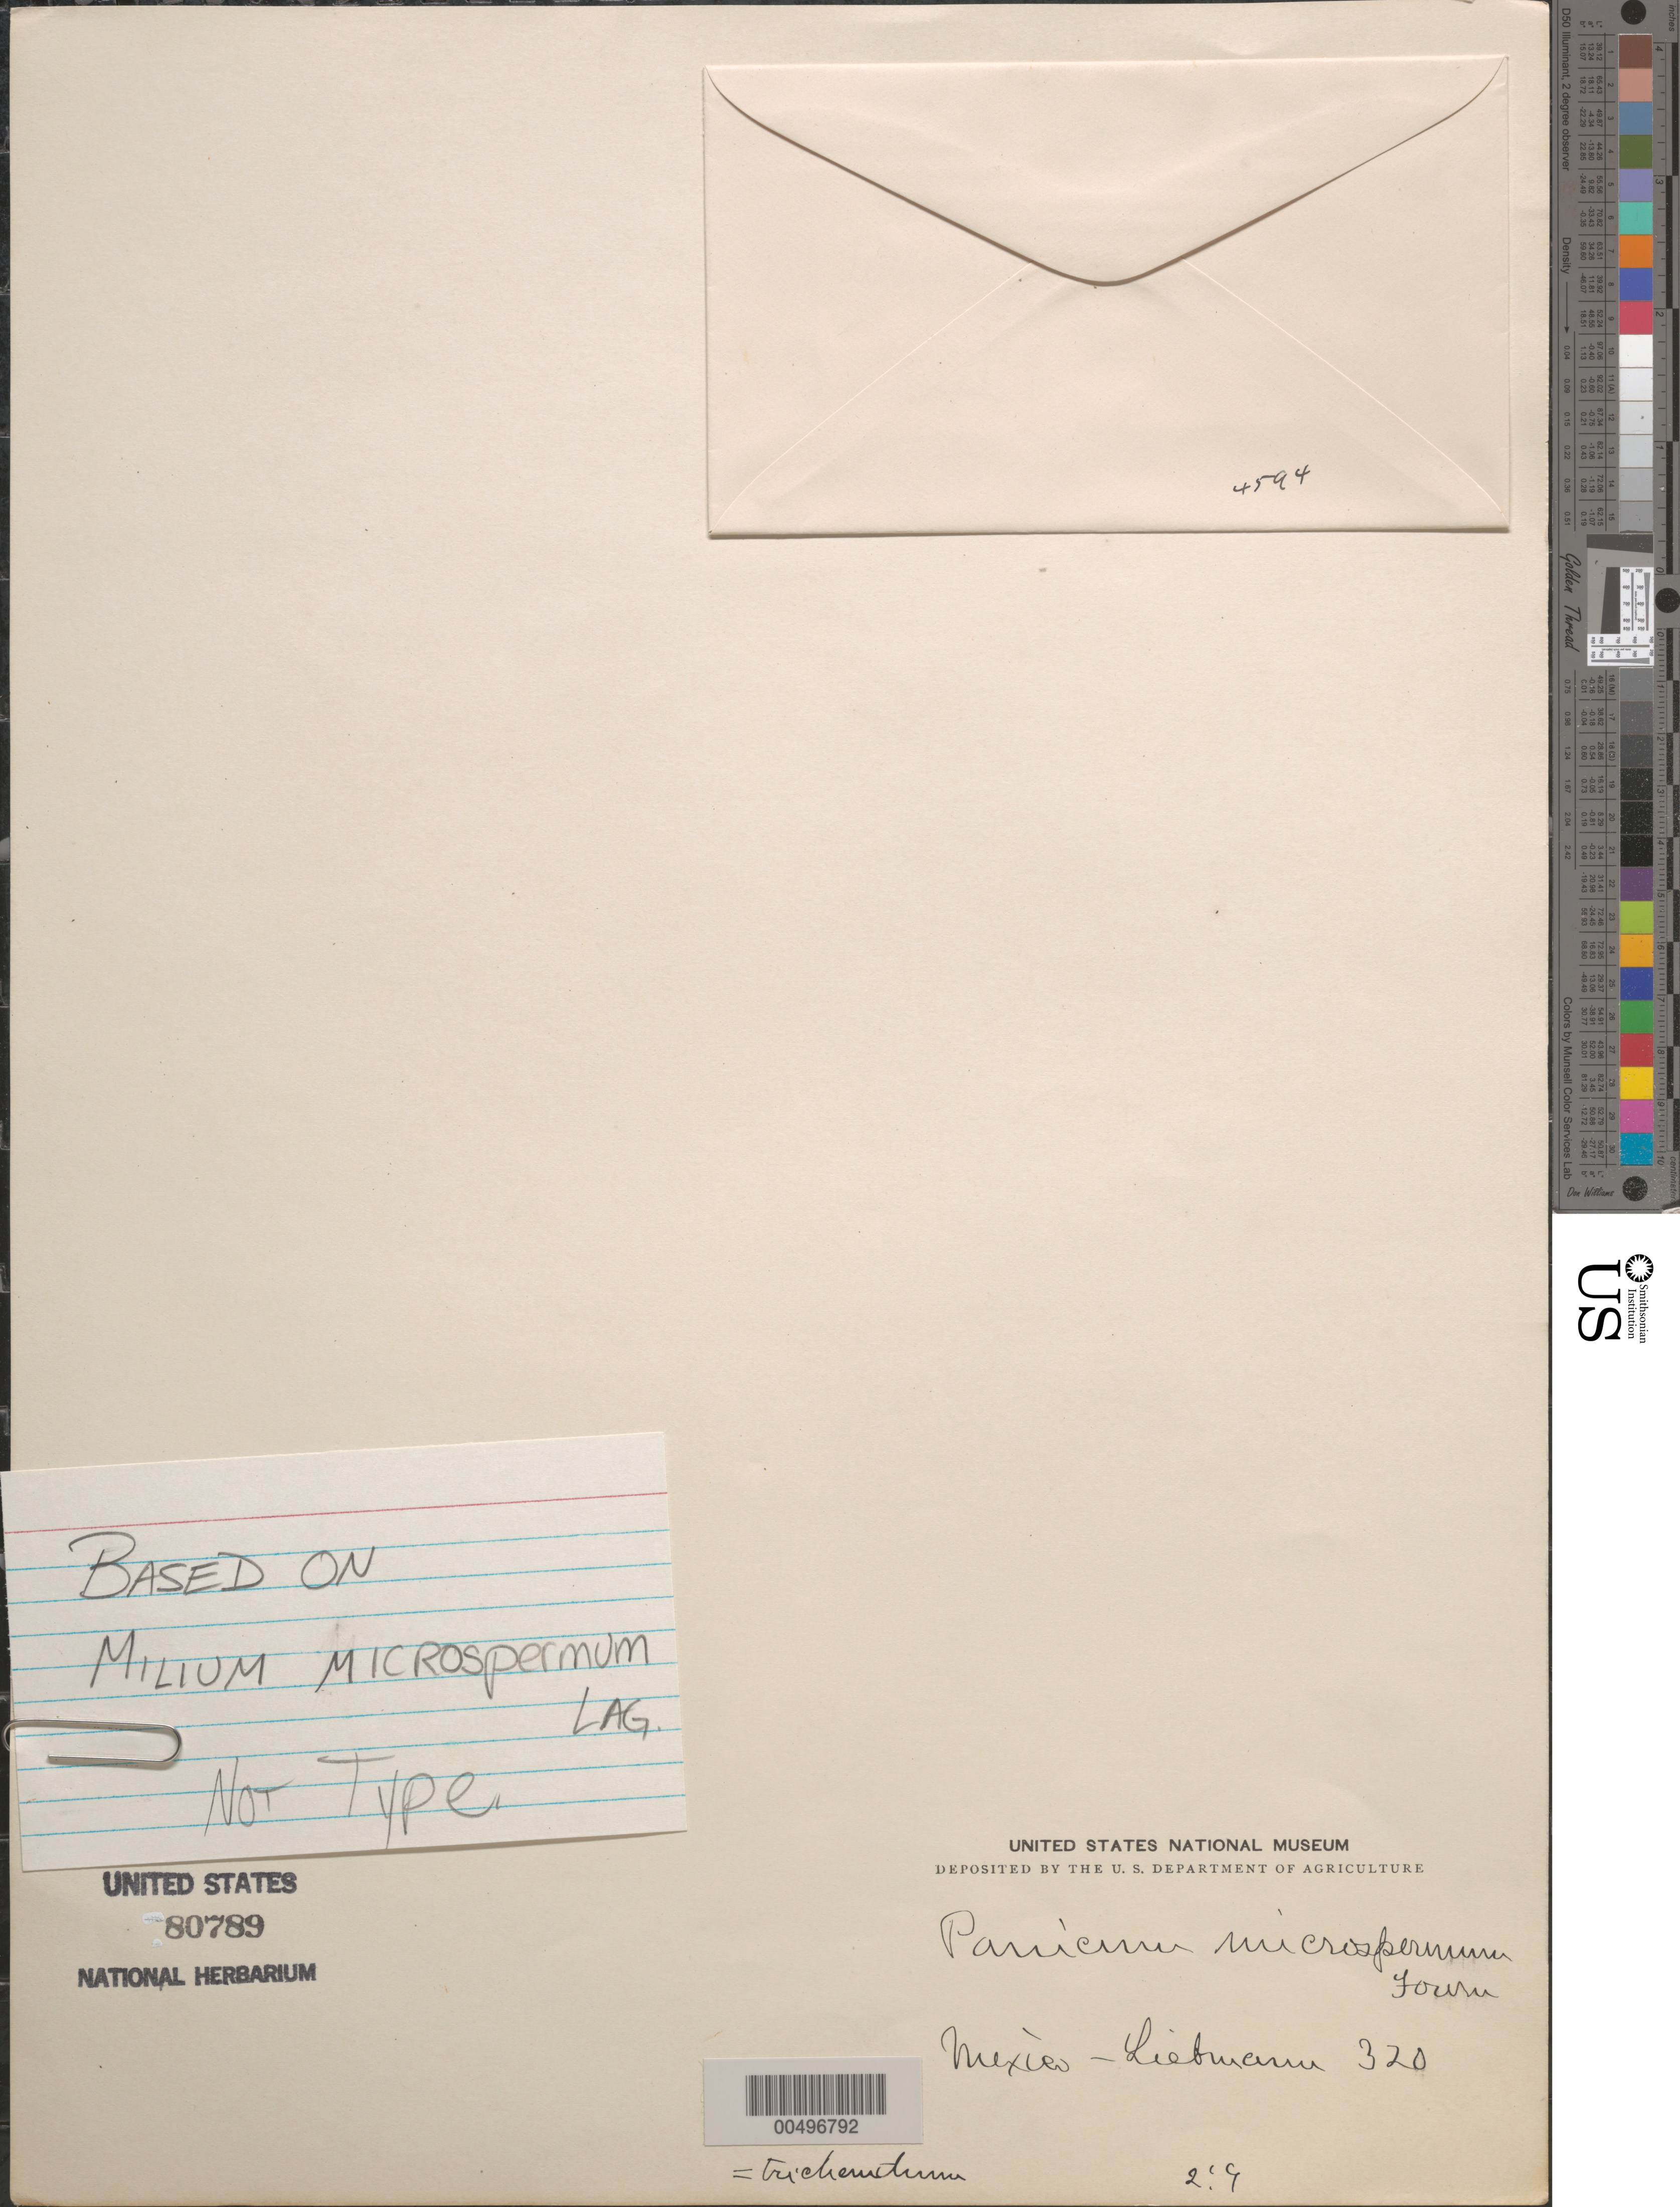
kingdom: Plantae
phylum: Tracheophyta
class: Liliopsida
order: Poales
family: Poaceae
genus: Panicum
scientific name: Panicum trichanthum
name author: Nees in Mart.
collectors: F. M. Liebmann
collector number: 320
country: Mexico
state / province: Jalisco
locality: San Ramon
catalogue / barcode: US 80789